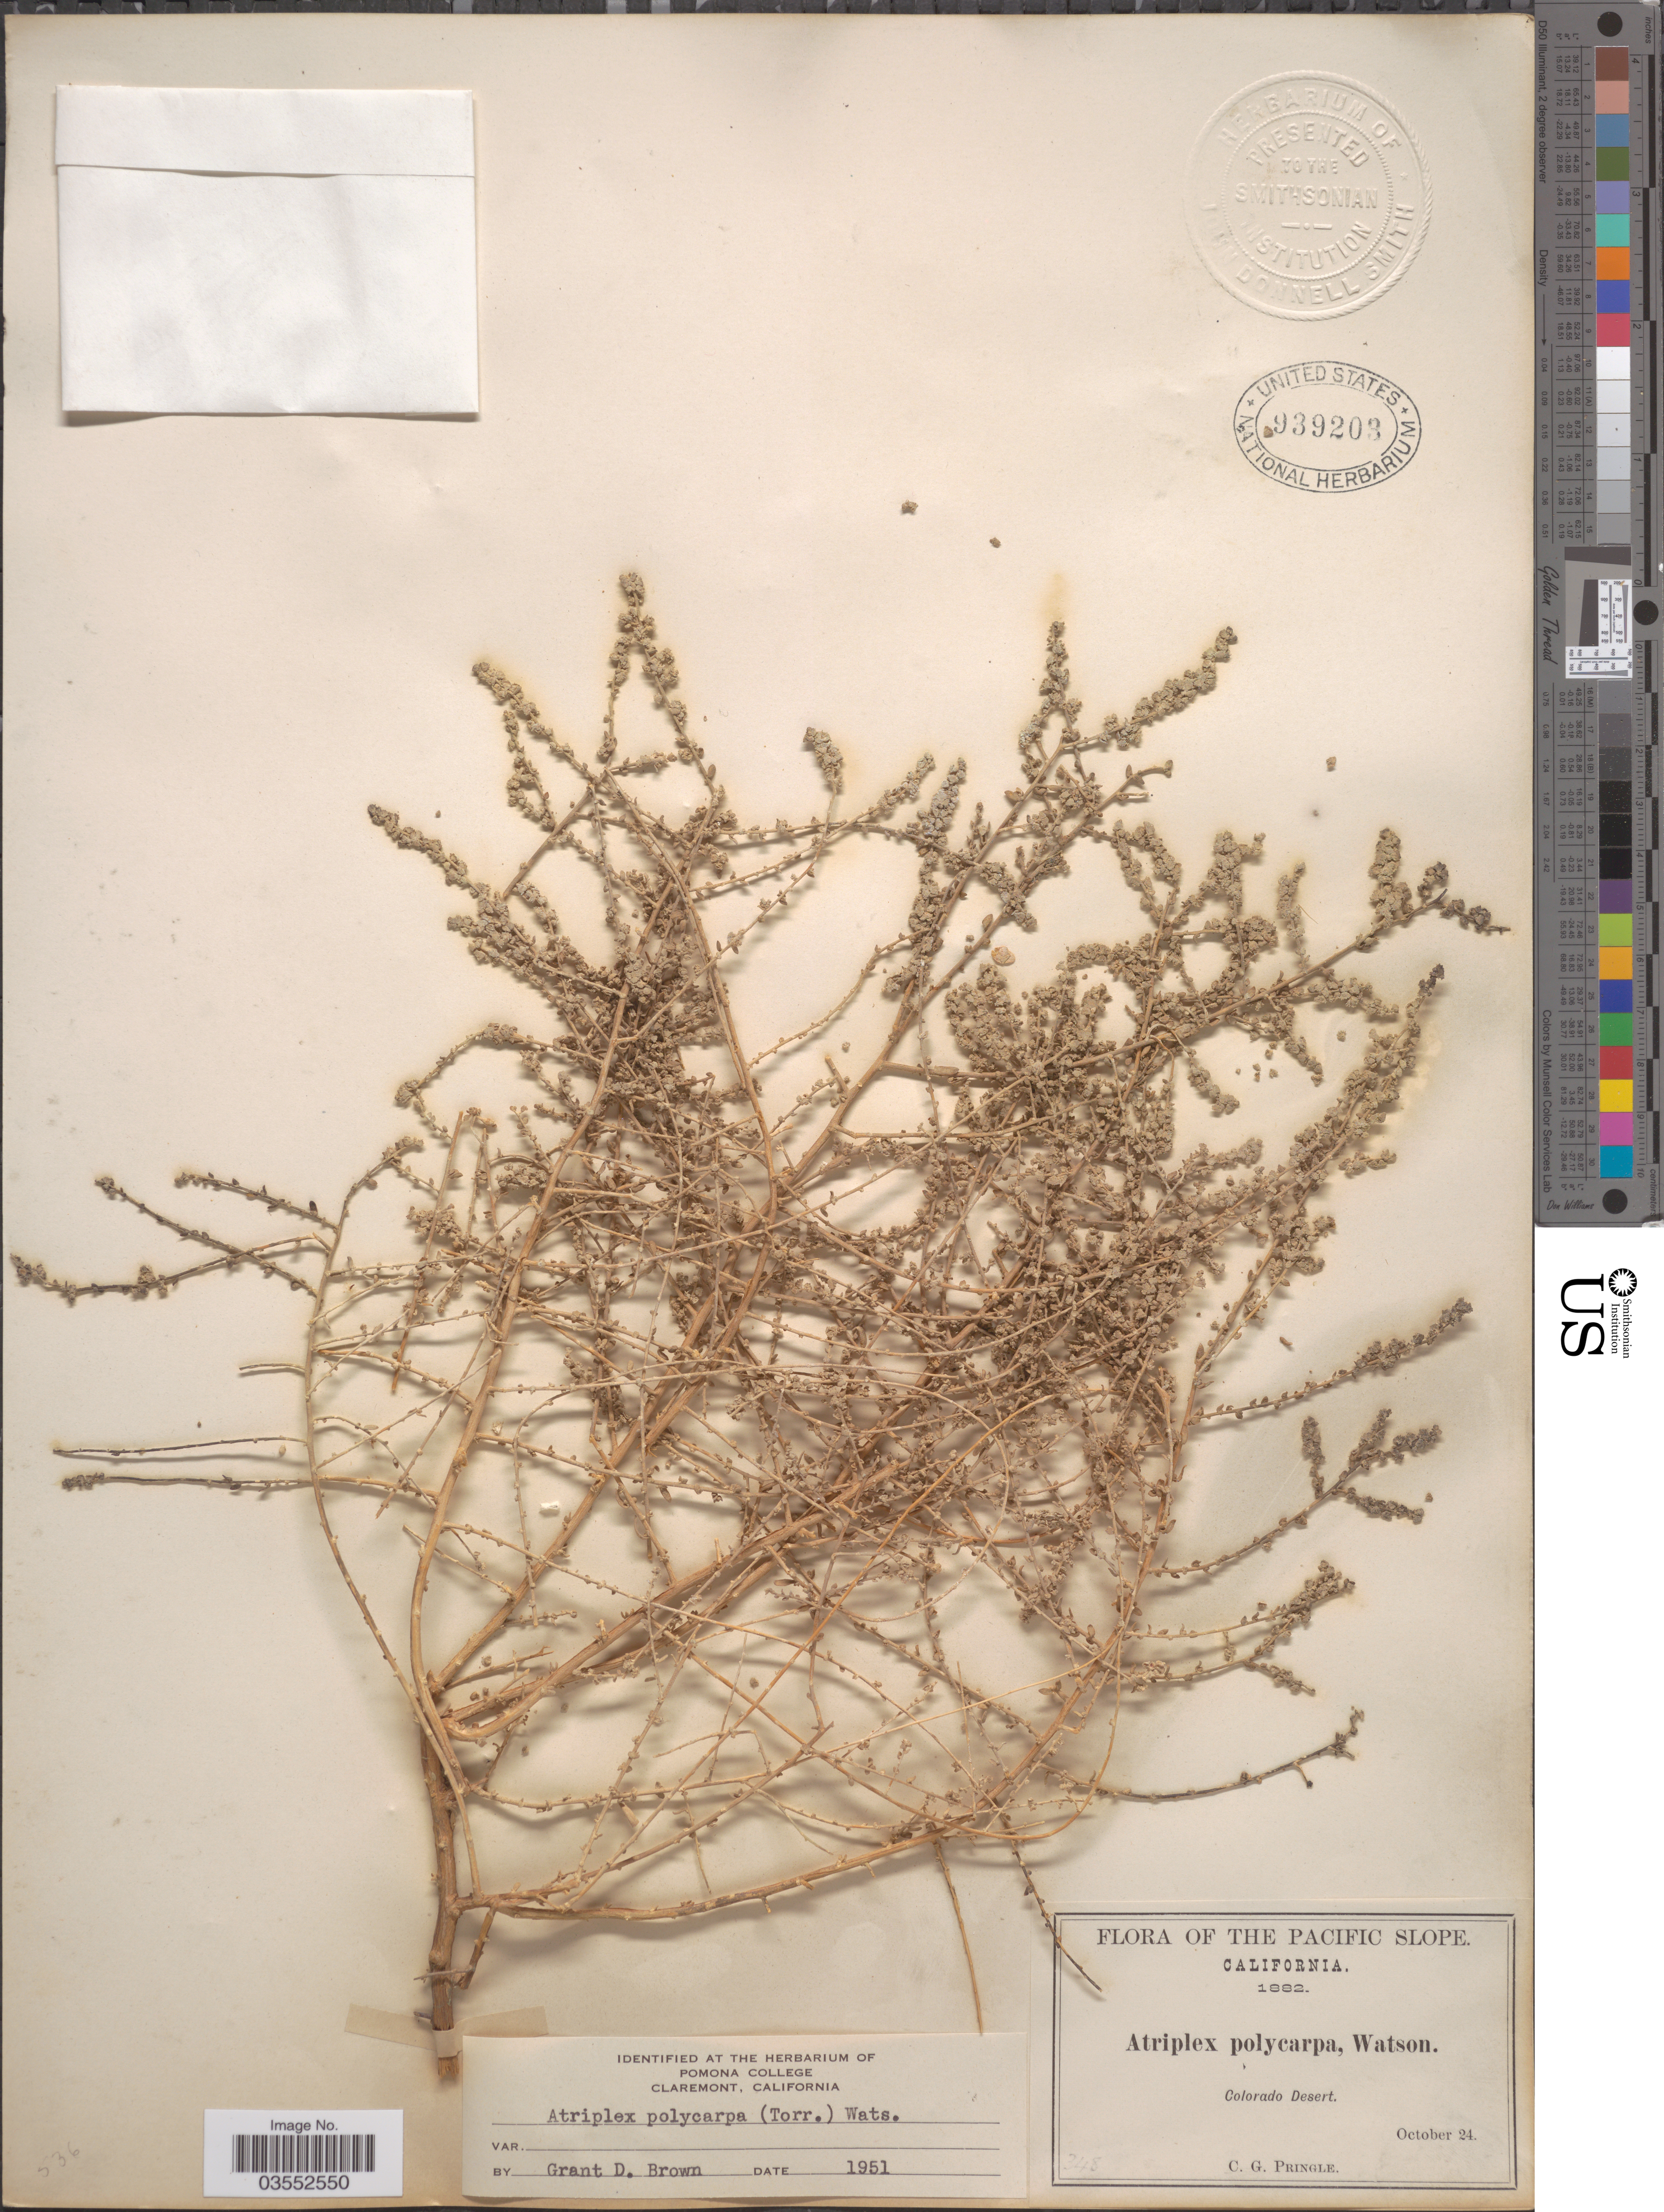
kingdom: Plantae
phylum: Tracheophyta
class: Magnoliopsida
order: Caryophyllales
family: Amaranthaceae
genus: Atriplex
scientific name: Atriplex polycarpa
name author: (Torr.) S. Watson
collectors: C. G. Pringle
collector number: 348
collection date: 1882-10-24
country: United States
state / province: California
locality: The Pacific Slope. Colorado Desert.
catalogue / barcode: US 939203